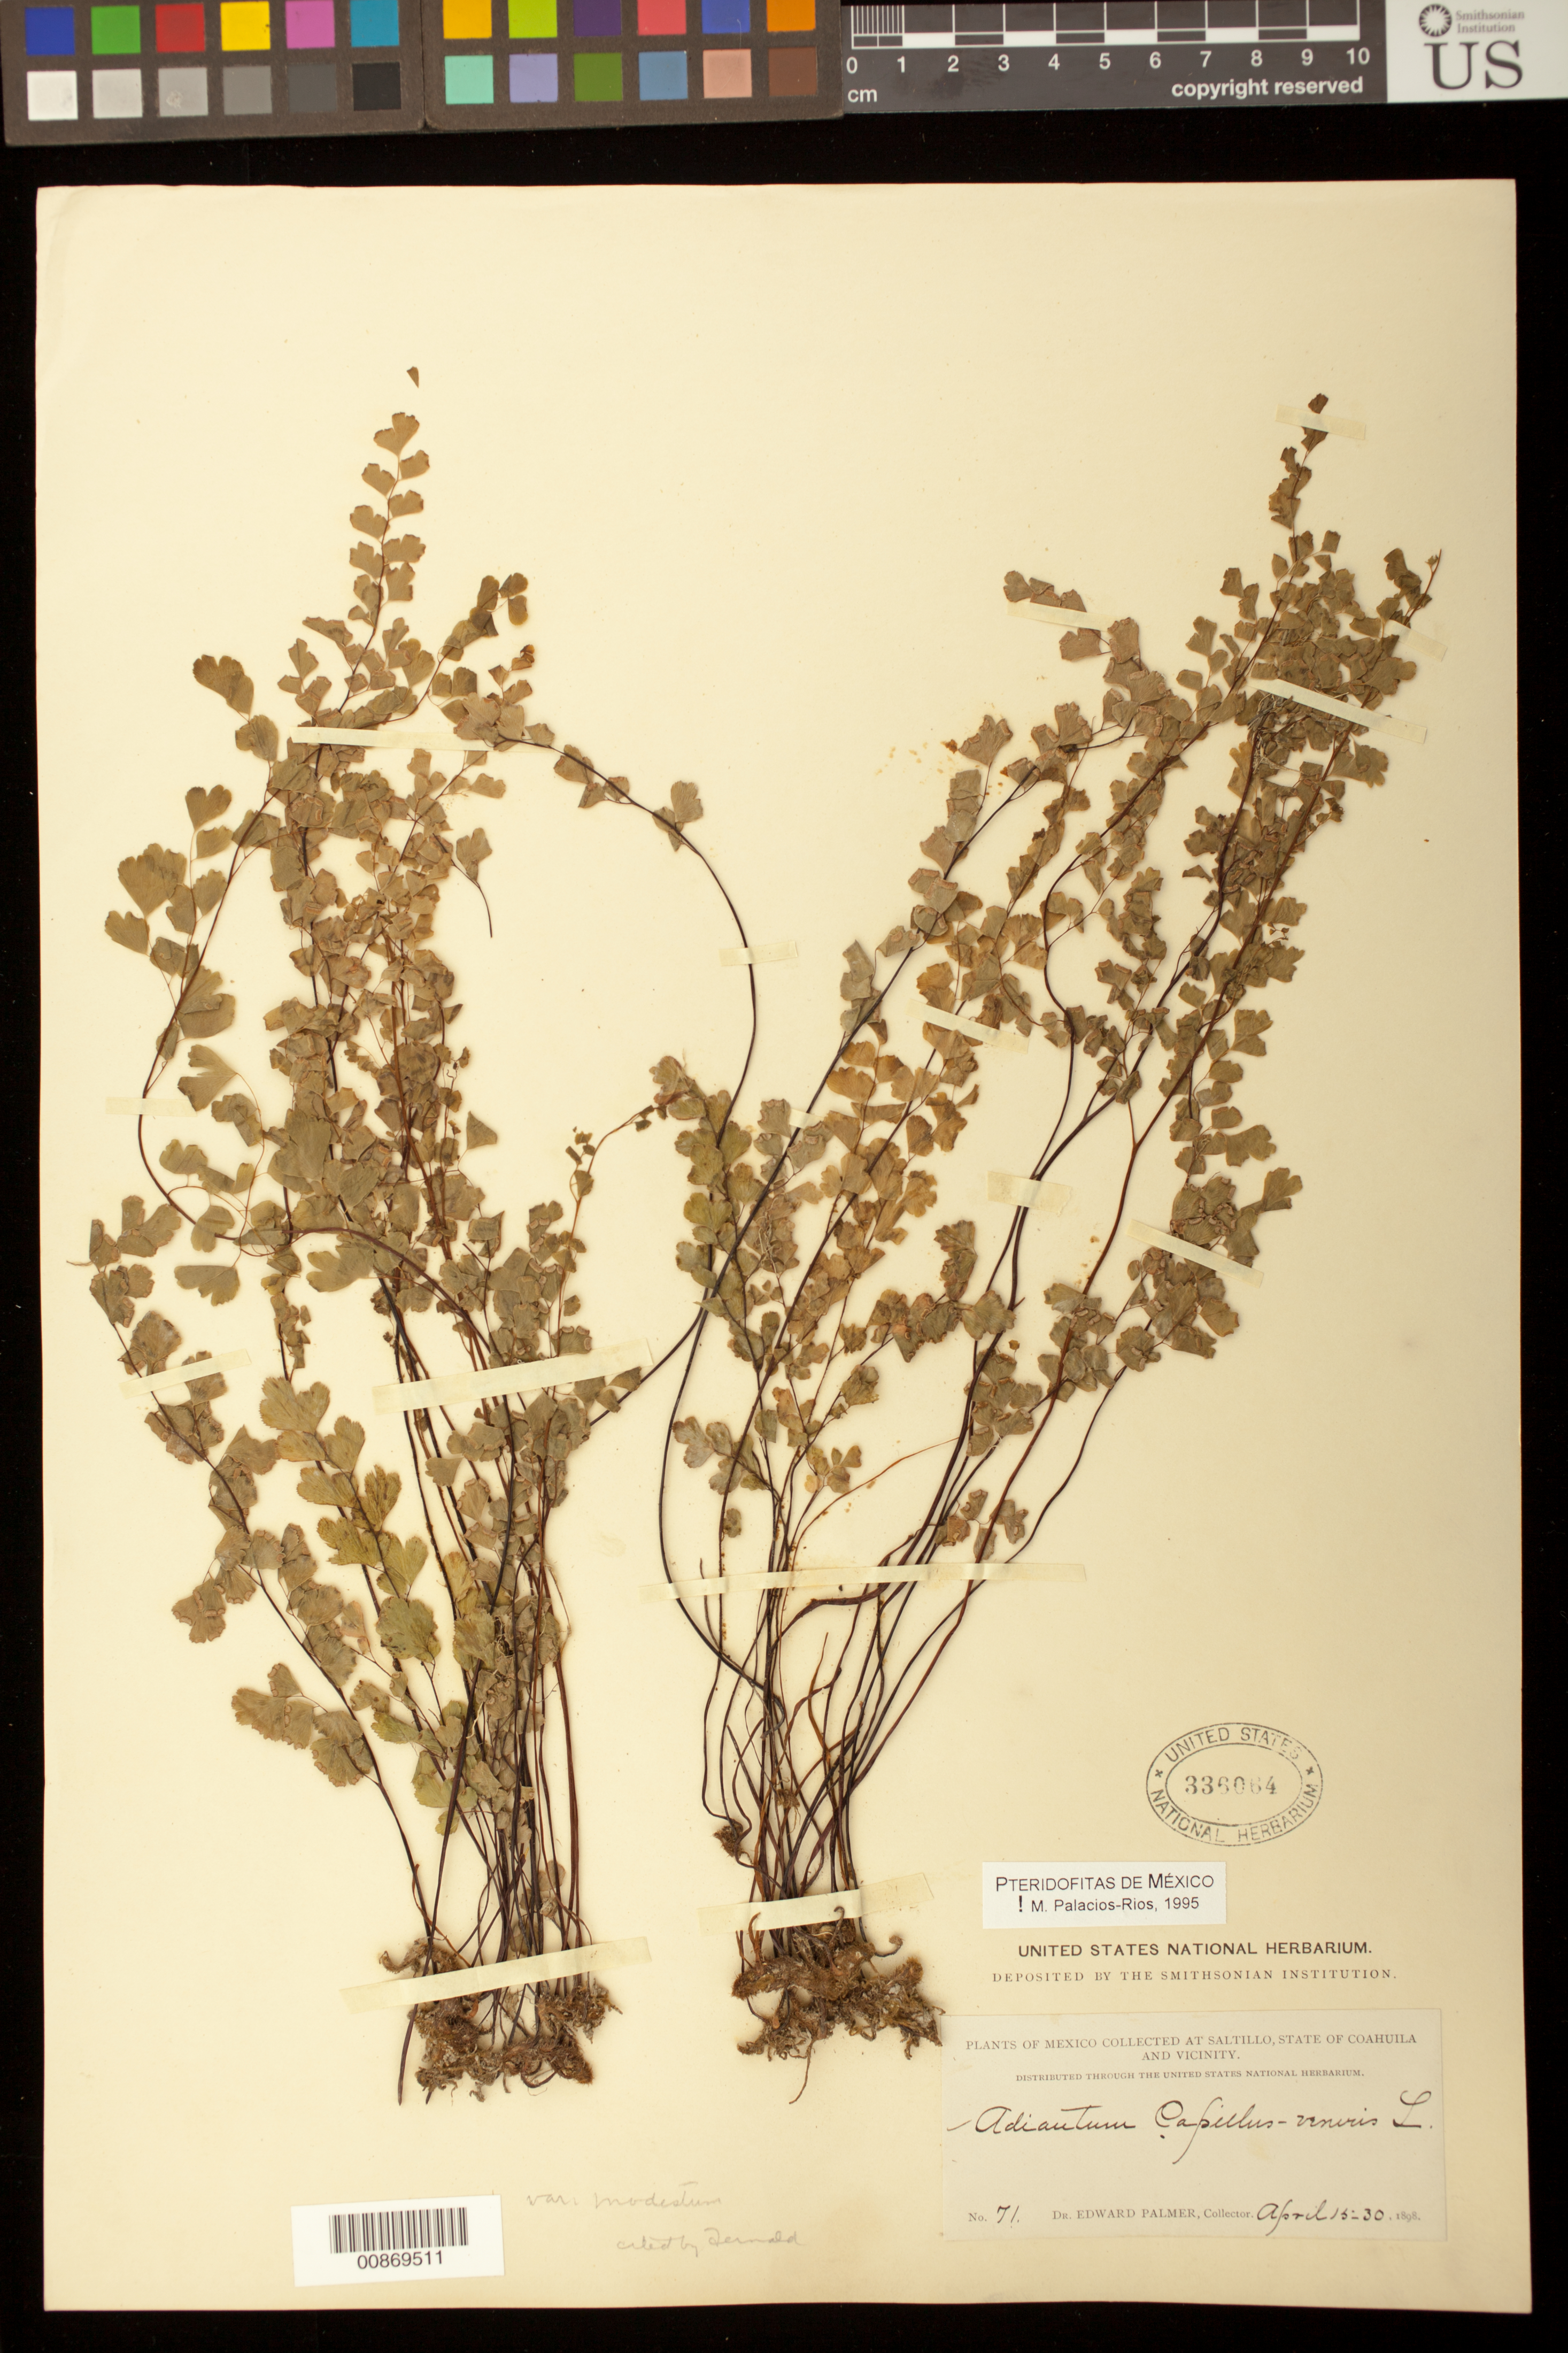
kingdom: Plantae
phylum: Tracheophyta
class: Polypodiopsida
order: Polypodiales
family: Pteridaceae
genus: Adiantum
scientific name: Adiantum capillus-veneris var. modestum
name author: (Underw.) Fernald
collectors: E. Palmer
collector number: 71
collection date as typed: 15 Apr 1898 to 30 Apr 1898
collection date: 1898-04-15/1898-04-30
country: Mexico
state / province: Coahuila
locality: Saltillo, Coahuila and vicinity.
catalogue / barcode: US 336064